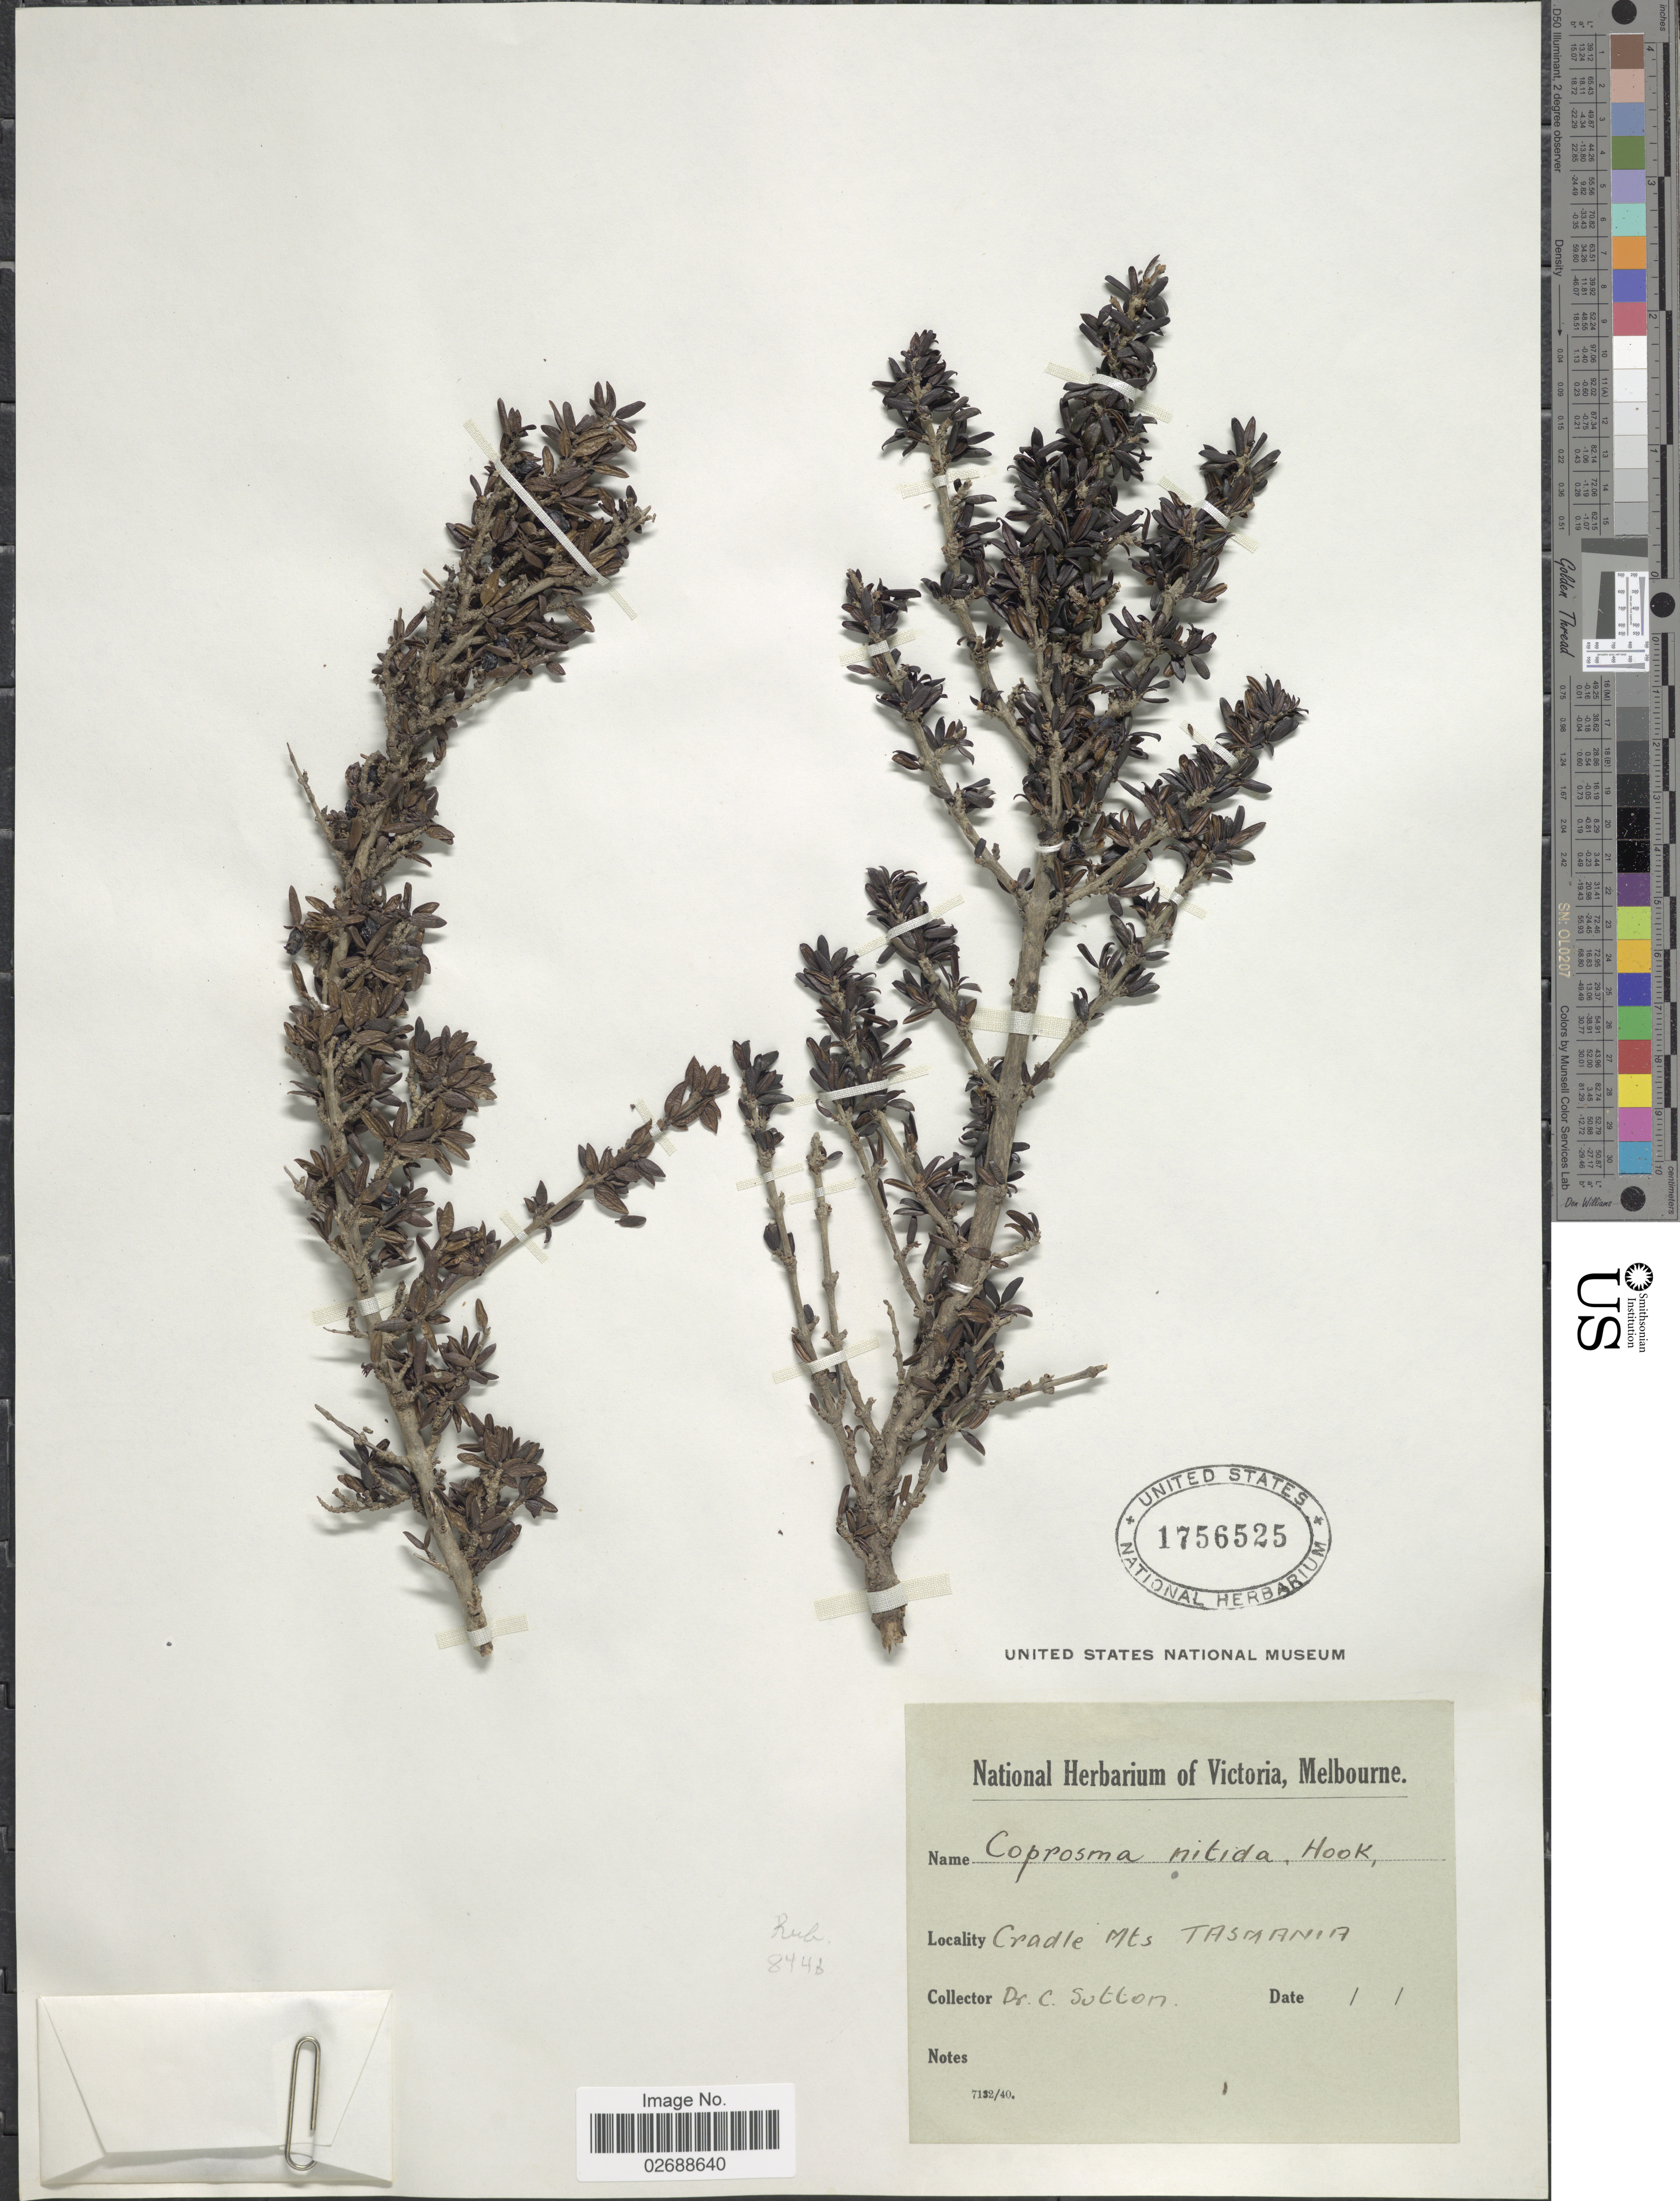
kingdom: Plantae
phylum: Tracheophyta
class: Magnoliopsida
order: Gentianales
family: Rubiaceae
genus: Coprosma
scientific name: Coprosma nitida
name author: Hook. f.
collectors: C. Sutton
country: Australia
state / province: Tasmania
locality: Cradle Mts.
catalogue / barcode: US 1756525